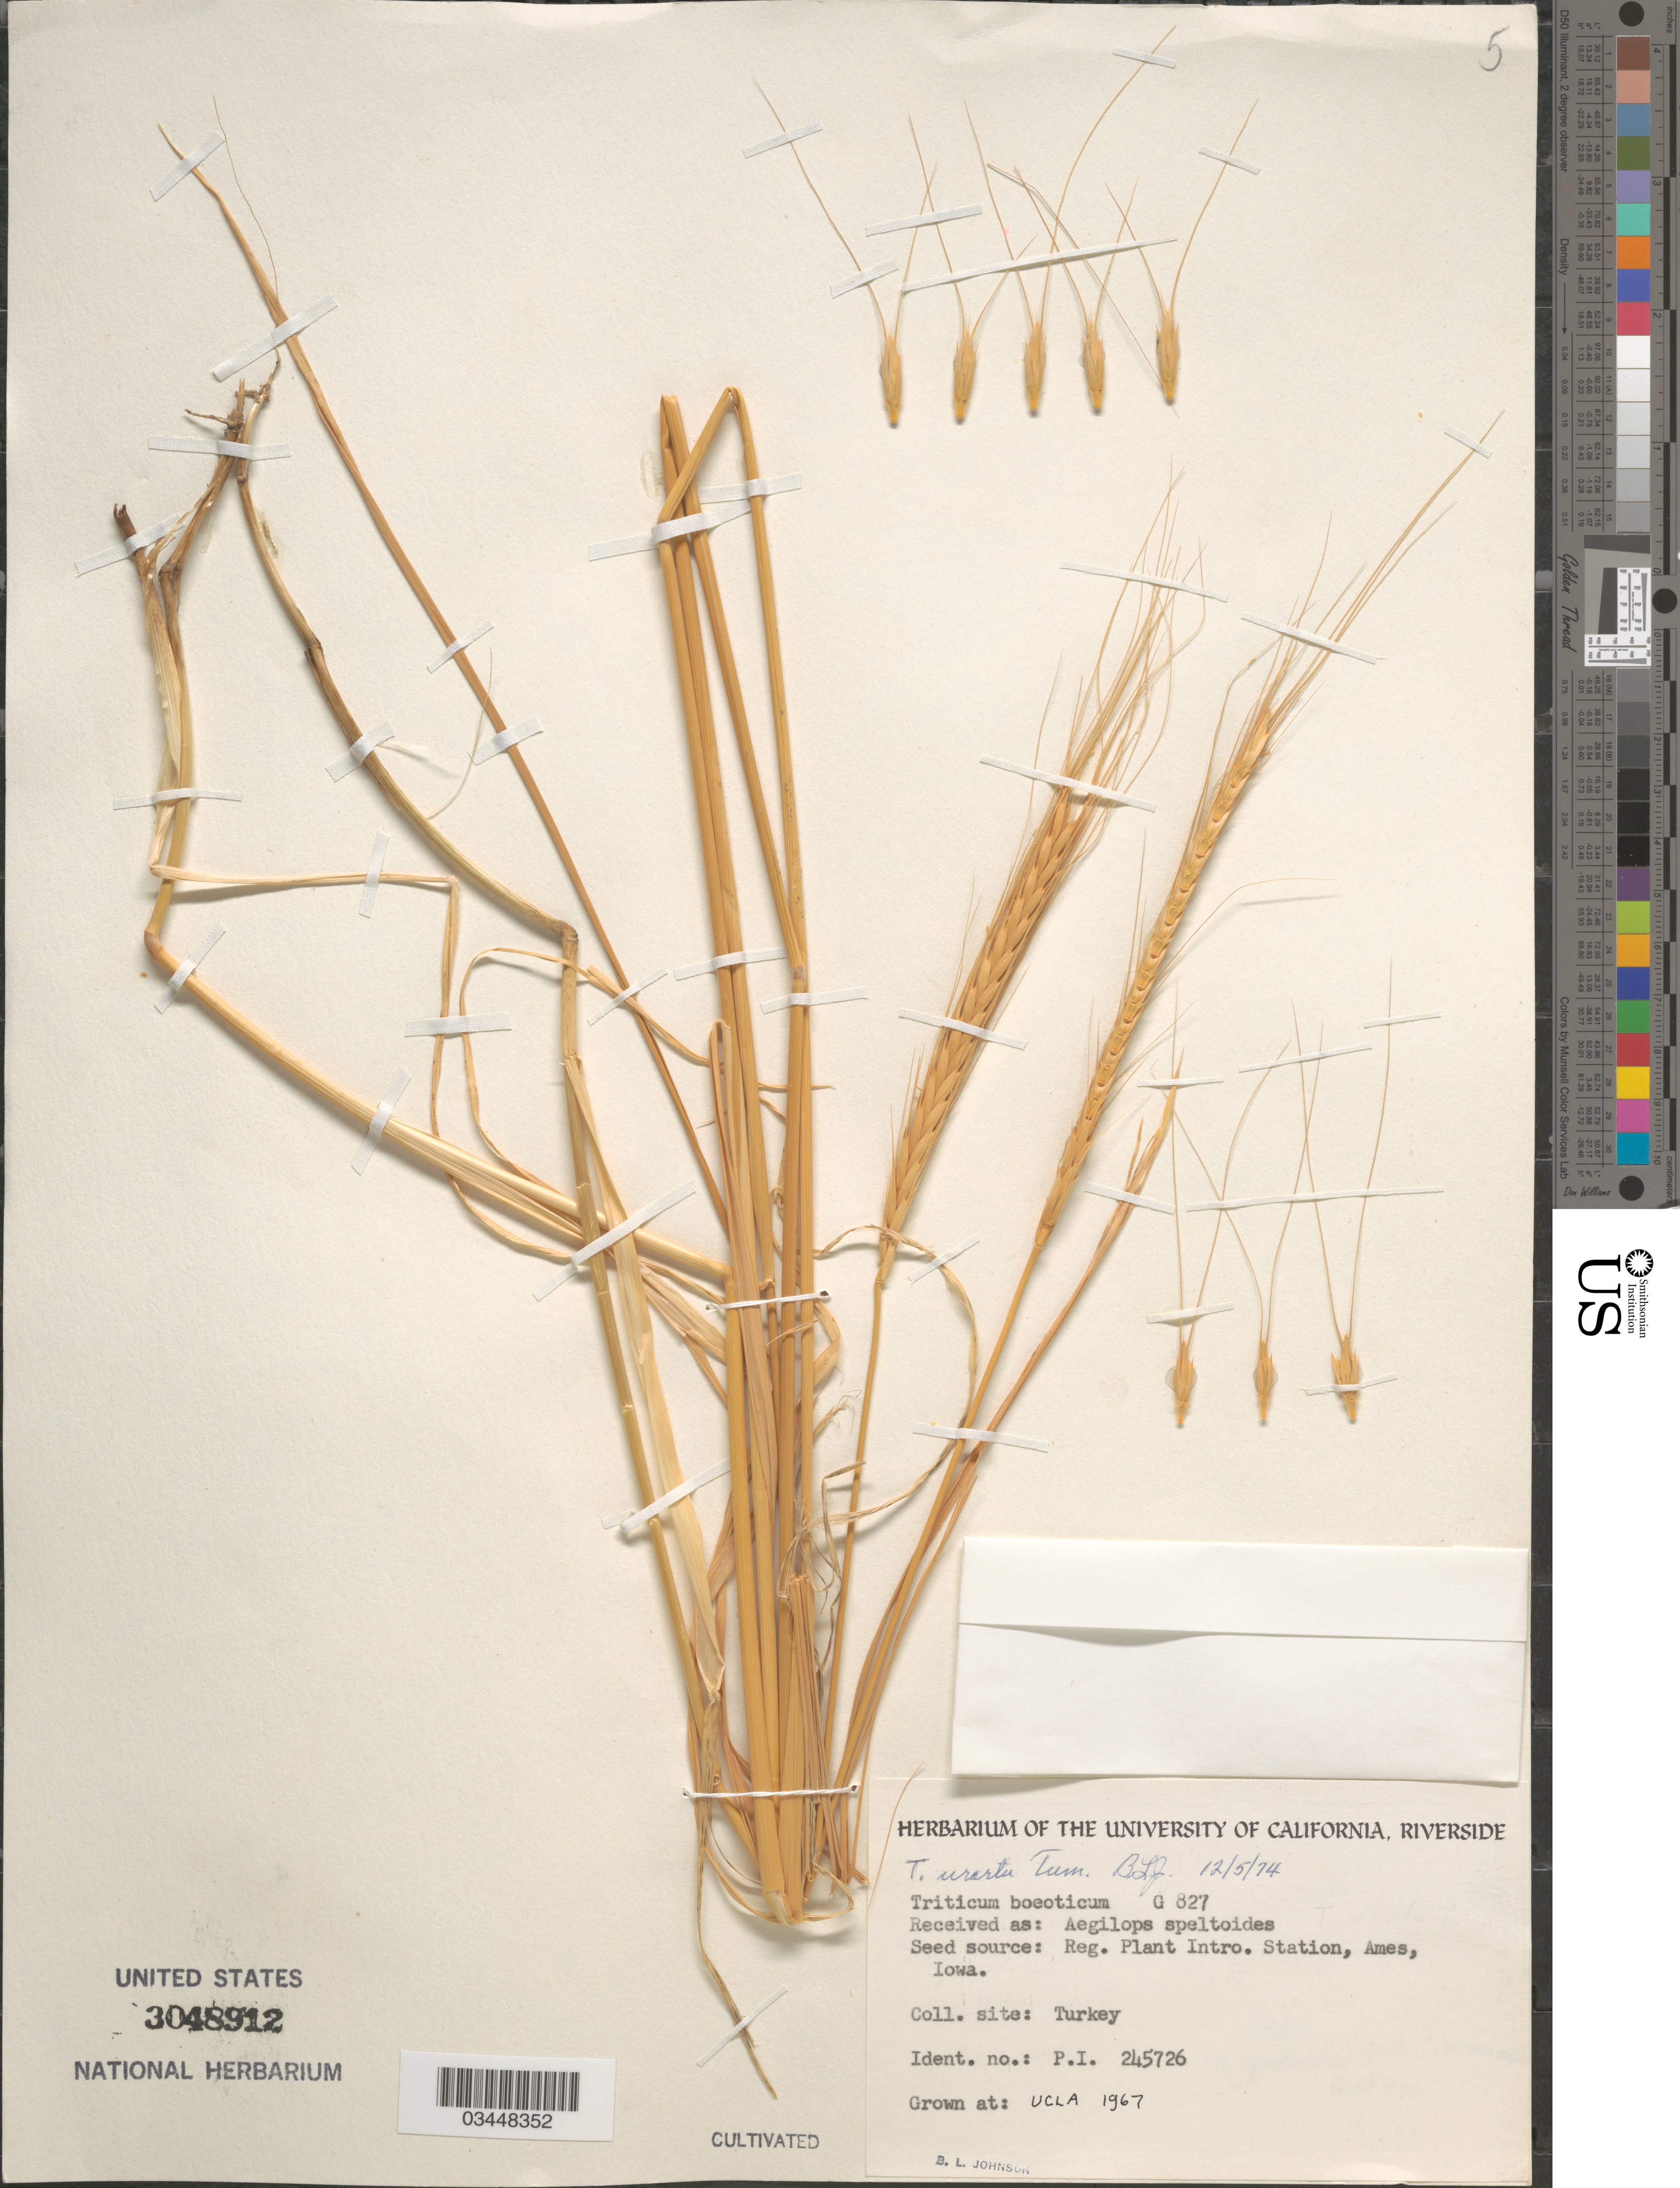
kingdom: Plantae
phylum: Tracheophyta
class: Liliopsida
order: Poales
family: Poaceae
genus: Triticum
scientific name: Triticum urartu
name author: Thumanjan ex Gandilyan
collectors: B. Johnson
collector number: G827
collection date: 1967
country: United States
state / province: California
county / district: Los Angeles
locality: UCLA.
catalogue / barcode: US 3048912